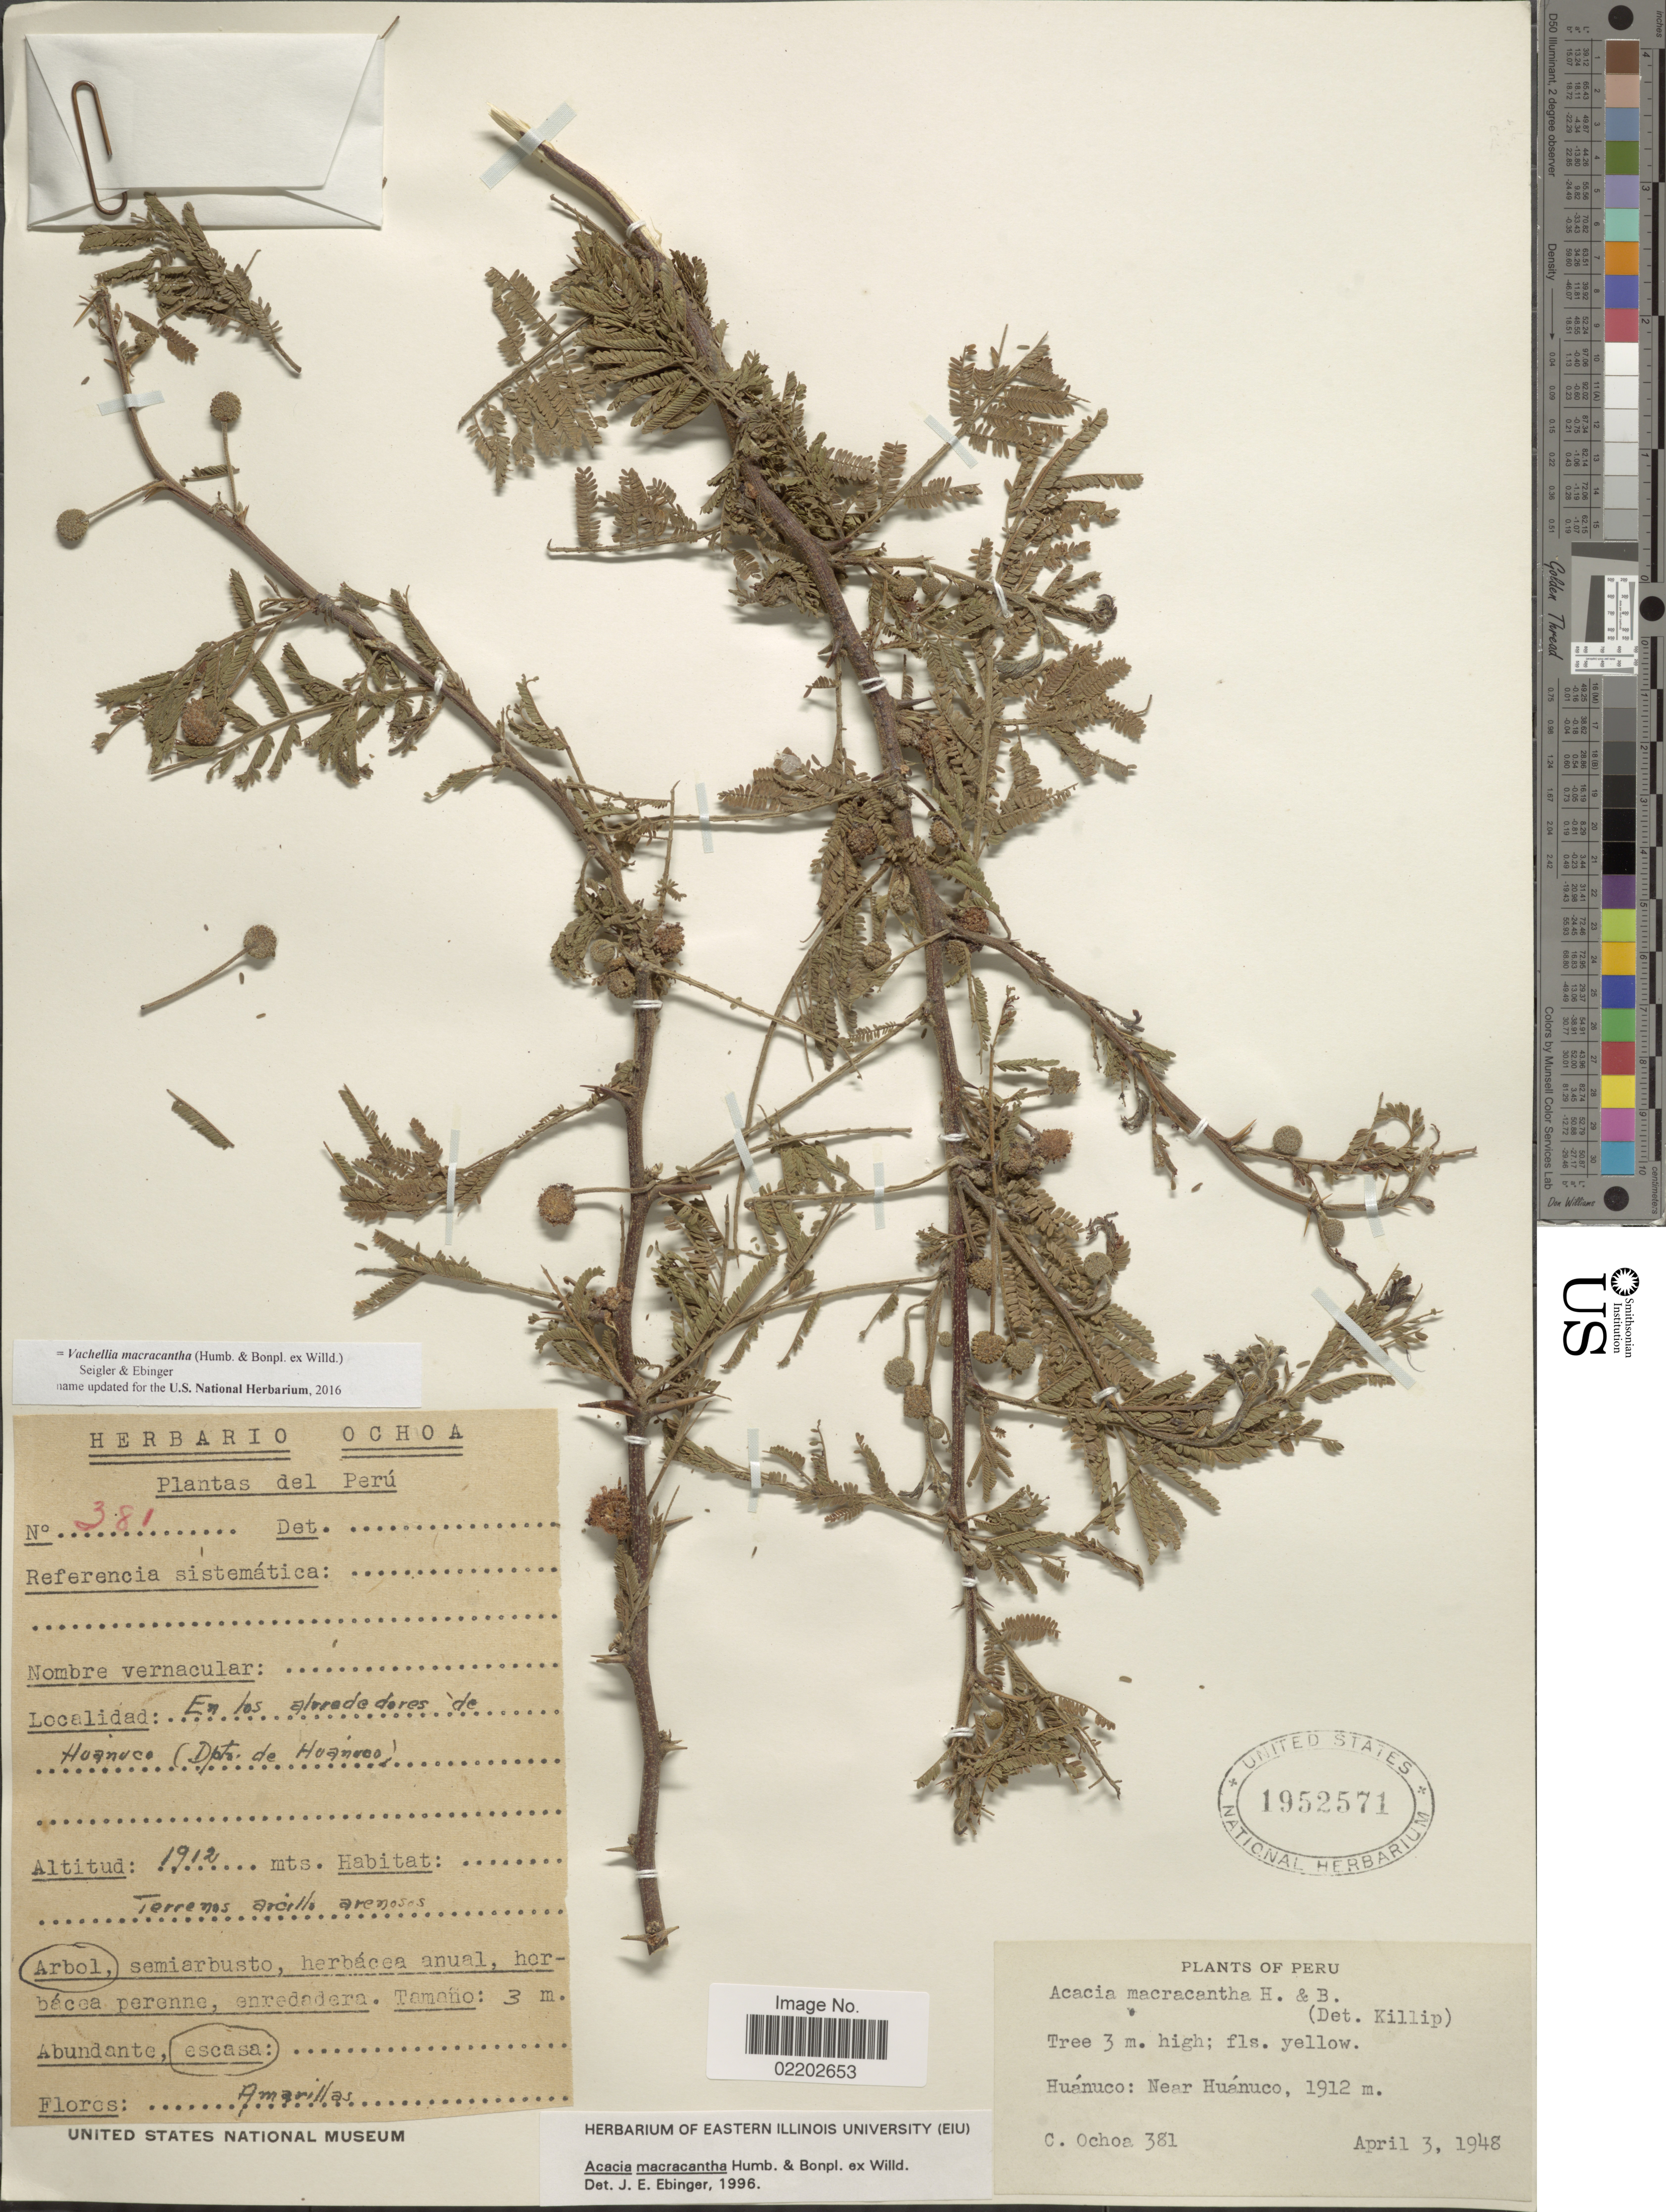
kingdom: Plantae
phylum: Tracheophyta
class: Magnoliopsida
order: Fabales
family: Fabaceae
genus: Vachellia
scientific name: Vachellia macracantha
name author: (Humb. & Bonpl. ex Willd.) Seigler & Ebinger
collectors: C. Ochoa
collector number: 381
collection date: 1948-04-03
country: Peru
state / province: Huánuco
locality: Huanuco: Near Huanuco. En los alrededores de Huanuco (Dpto. de Huanuco).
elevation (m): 1912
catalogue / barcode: US 1952571